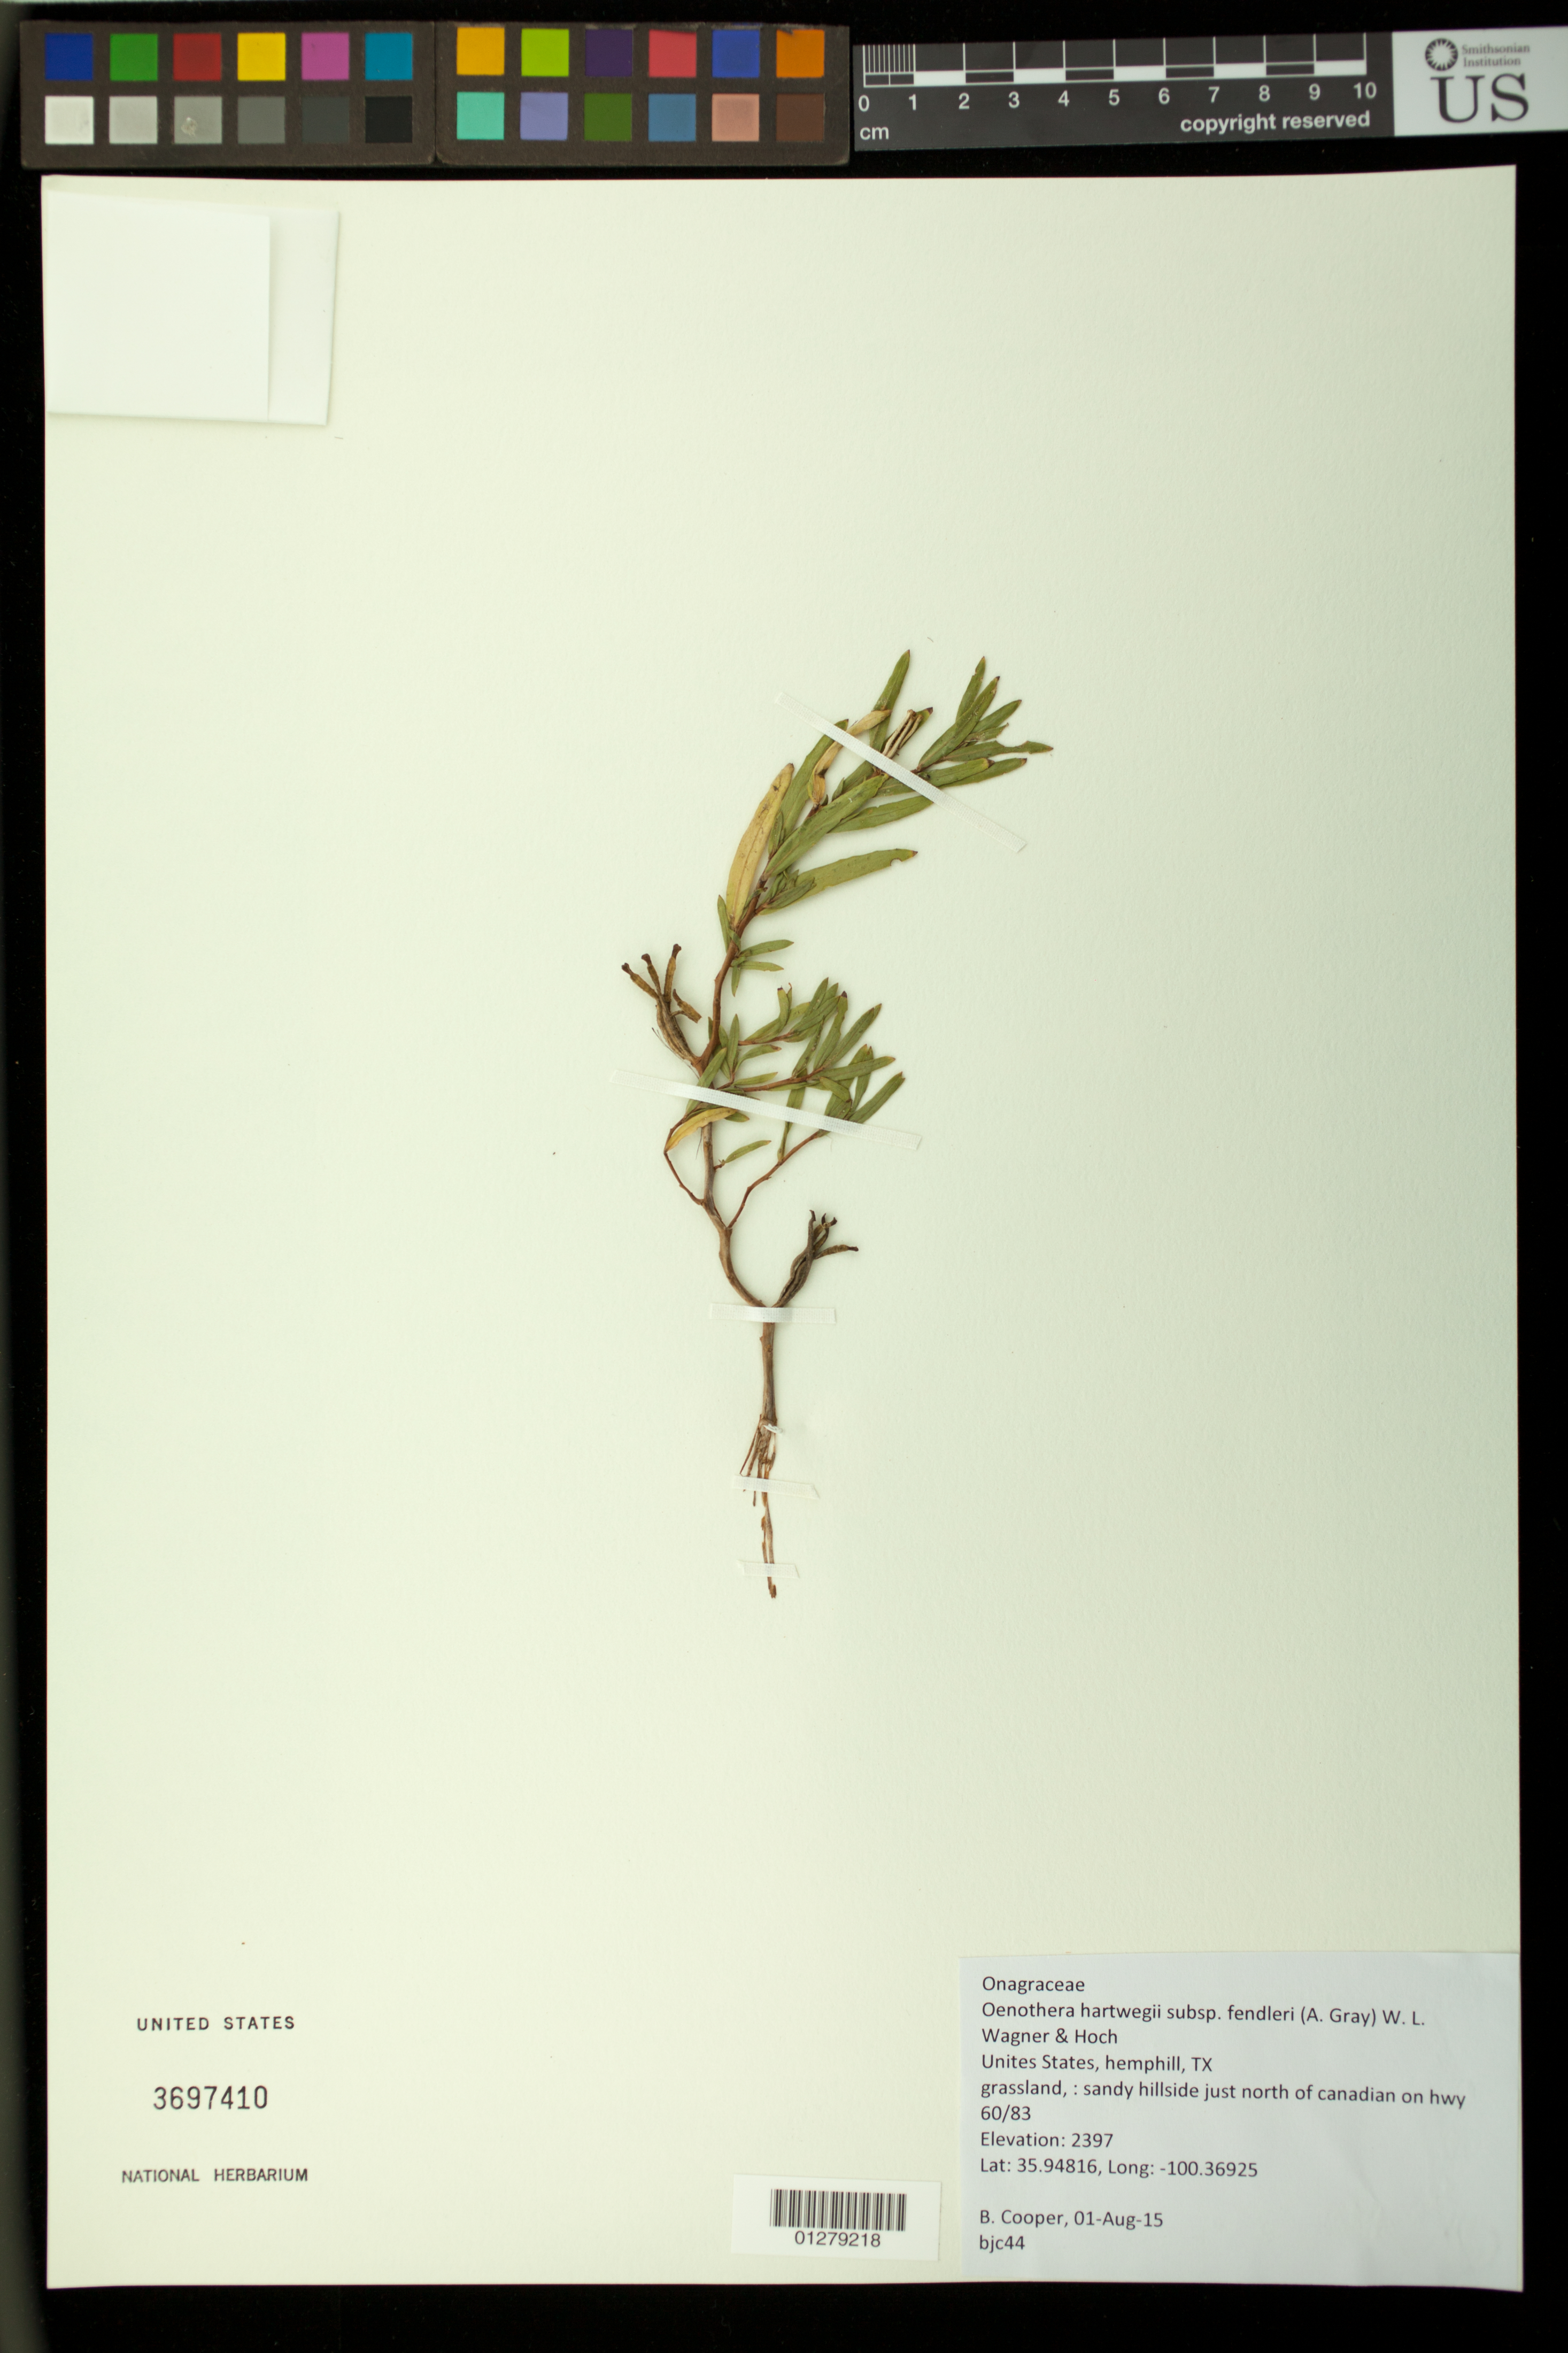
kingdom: Plantae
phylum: Tracheophyta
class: Magnoliopsida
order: Myrtales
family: Onagraceae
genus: Oenothera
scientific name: Oenothera hartwegii subsp. fendleri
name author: (A. Gray) W.L. Wagner & Hoch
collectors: B. J. Cooper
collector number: BJC 44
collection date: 2015-08-01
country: United States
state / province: Texas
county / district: Hemphill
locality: Sandy hillside just north of Canadian on hwy 60/83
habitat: Grassland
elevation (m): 2397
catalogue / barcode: US 3697410